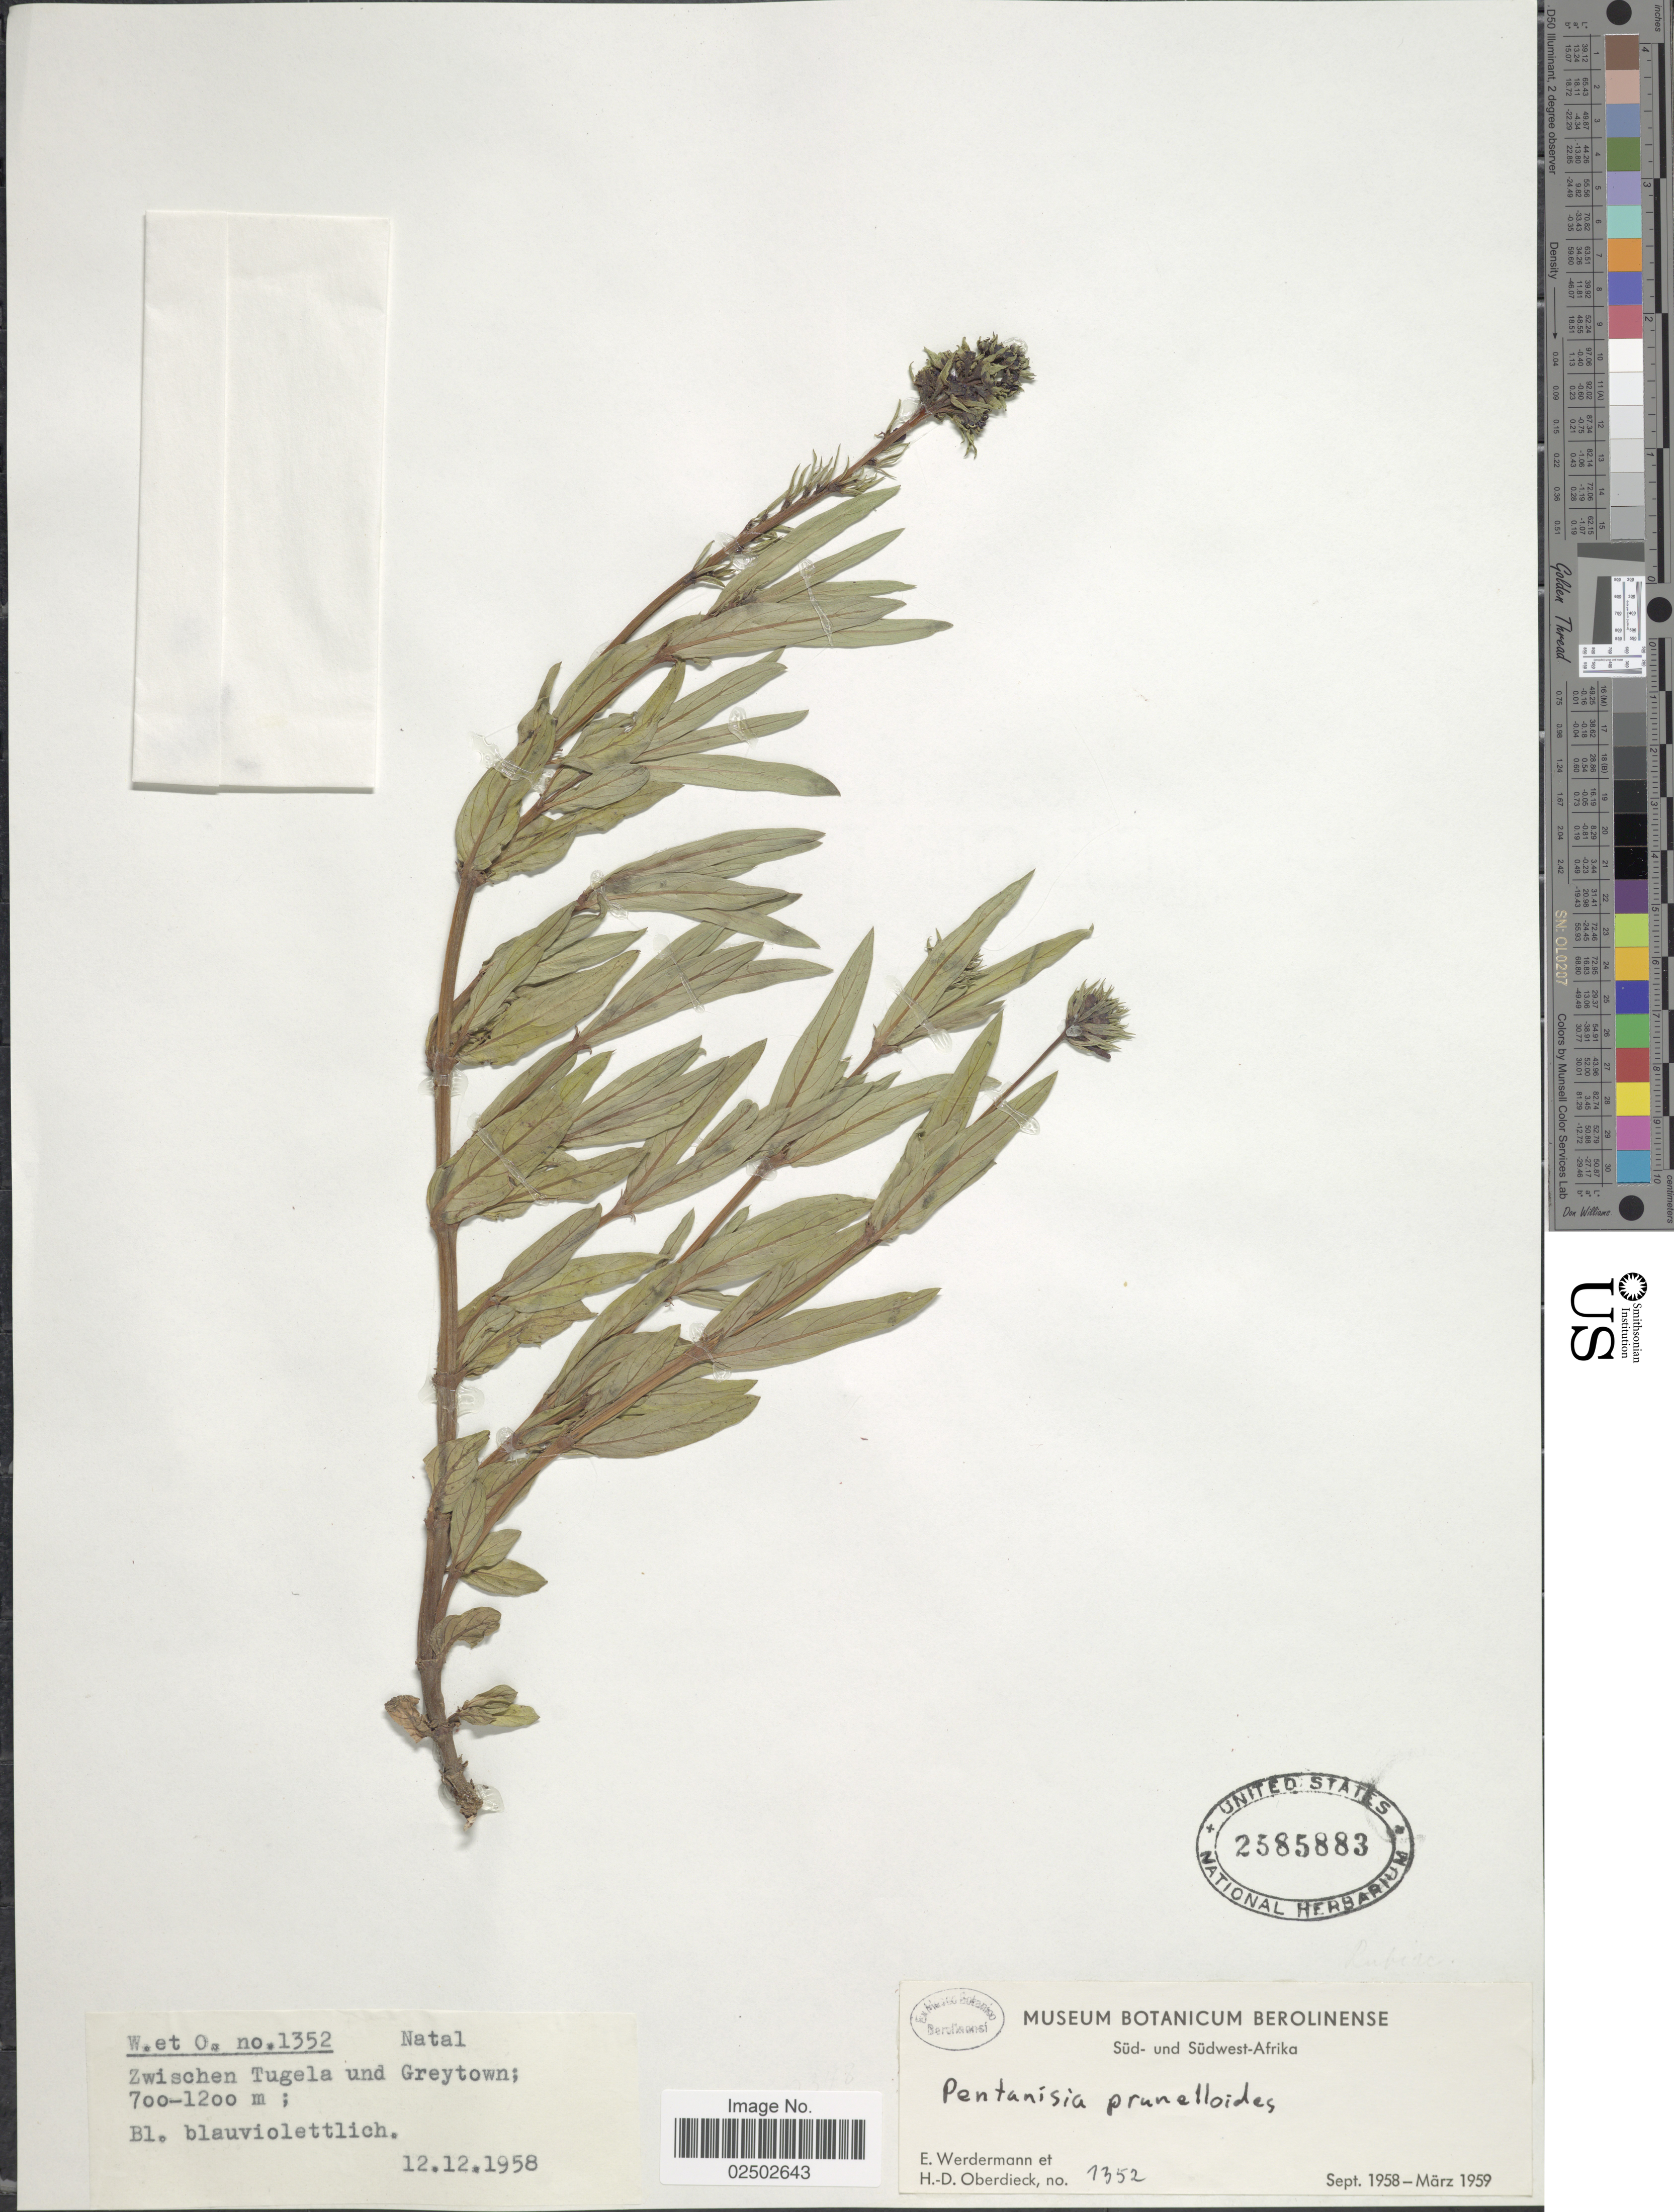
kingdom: Plantae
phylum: Tracheophyta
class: Magnoliopsida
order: Gentianales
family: Rubiaceae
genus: Pentanisia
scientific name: Pentanisia prunelloides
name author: (Klotzsch) Walp.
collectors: E. Werdermann & H. Oberdieck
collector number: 1352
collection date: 1958-12-12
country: South Africa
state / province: KwaZulu-Natal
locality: Sud- und Sudwest -Afrika. Natal. Zwischen Tugela und Greytown.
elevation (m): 700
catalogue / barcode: US 2585883